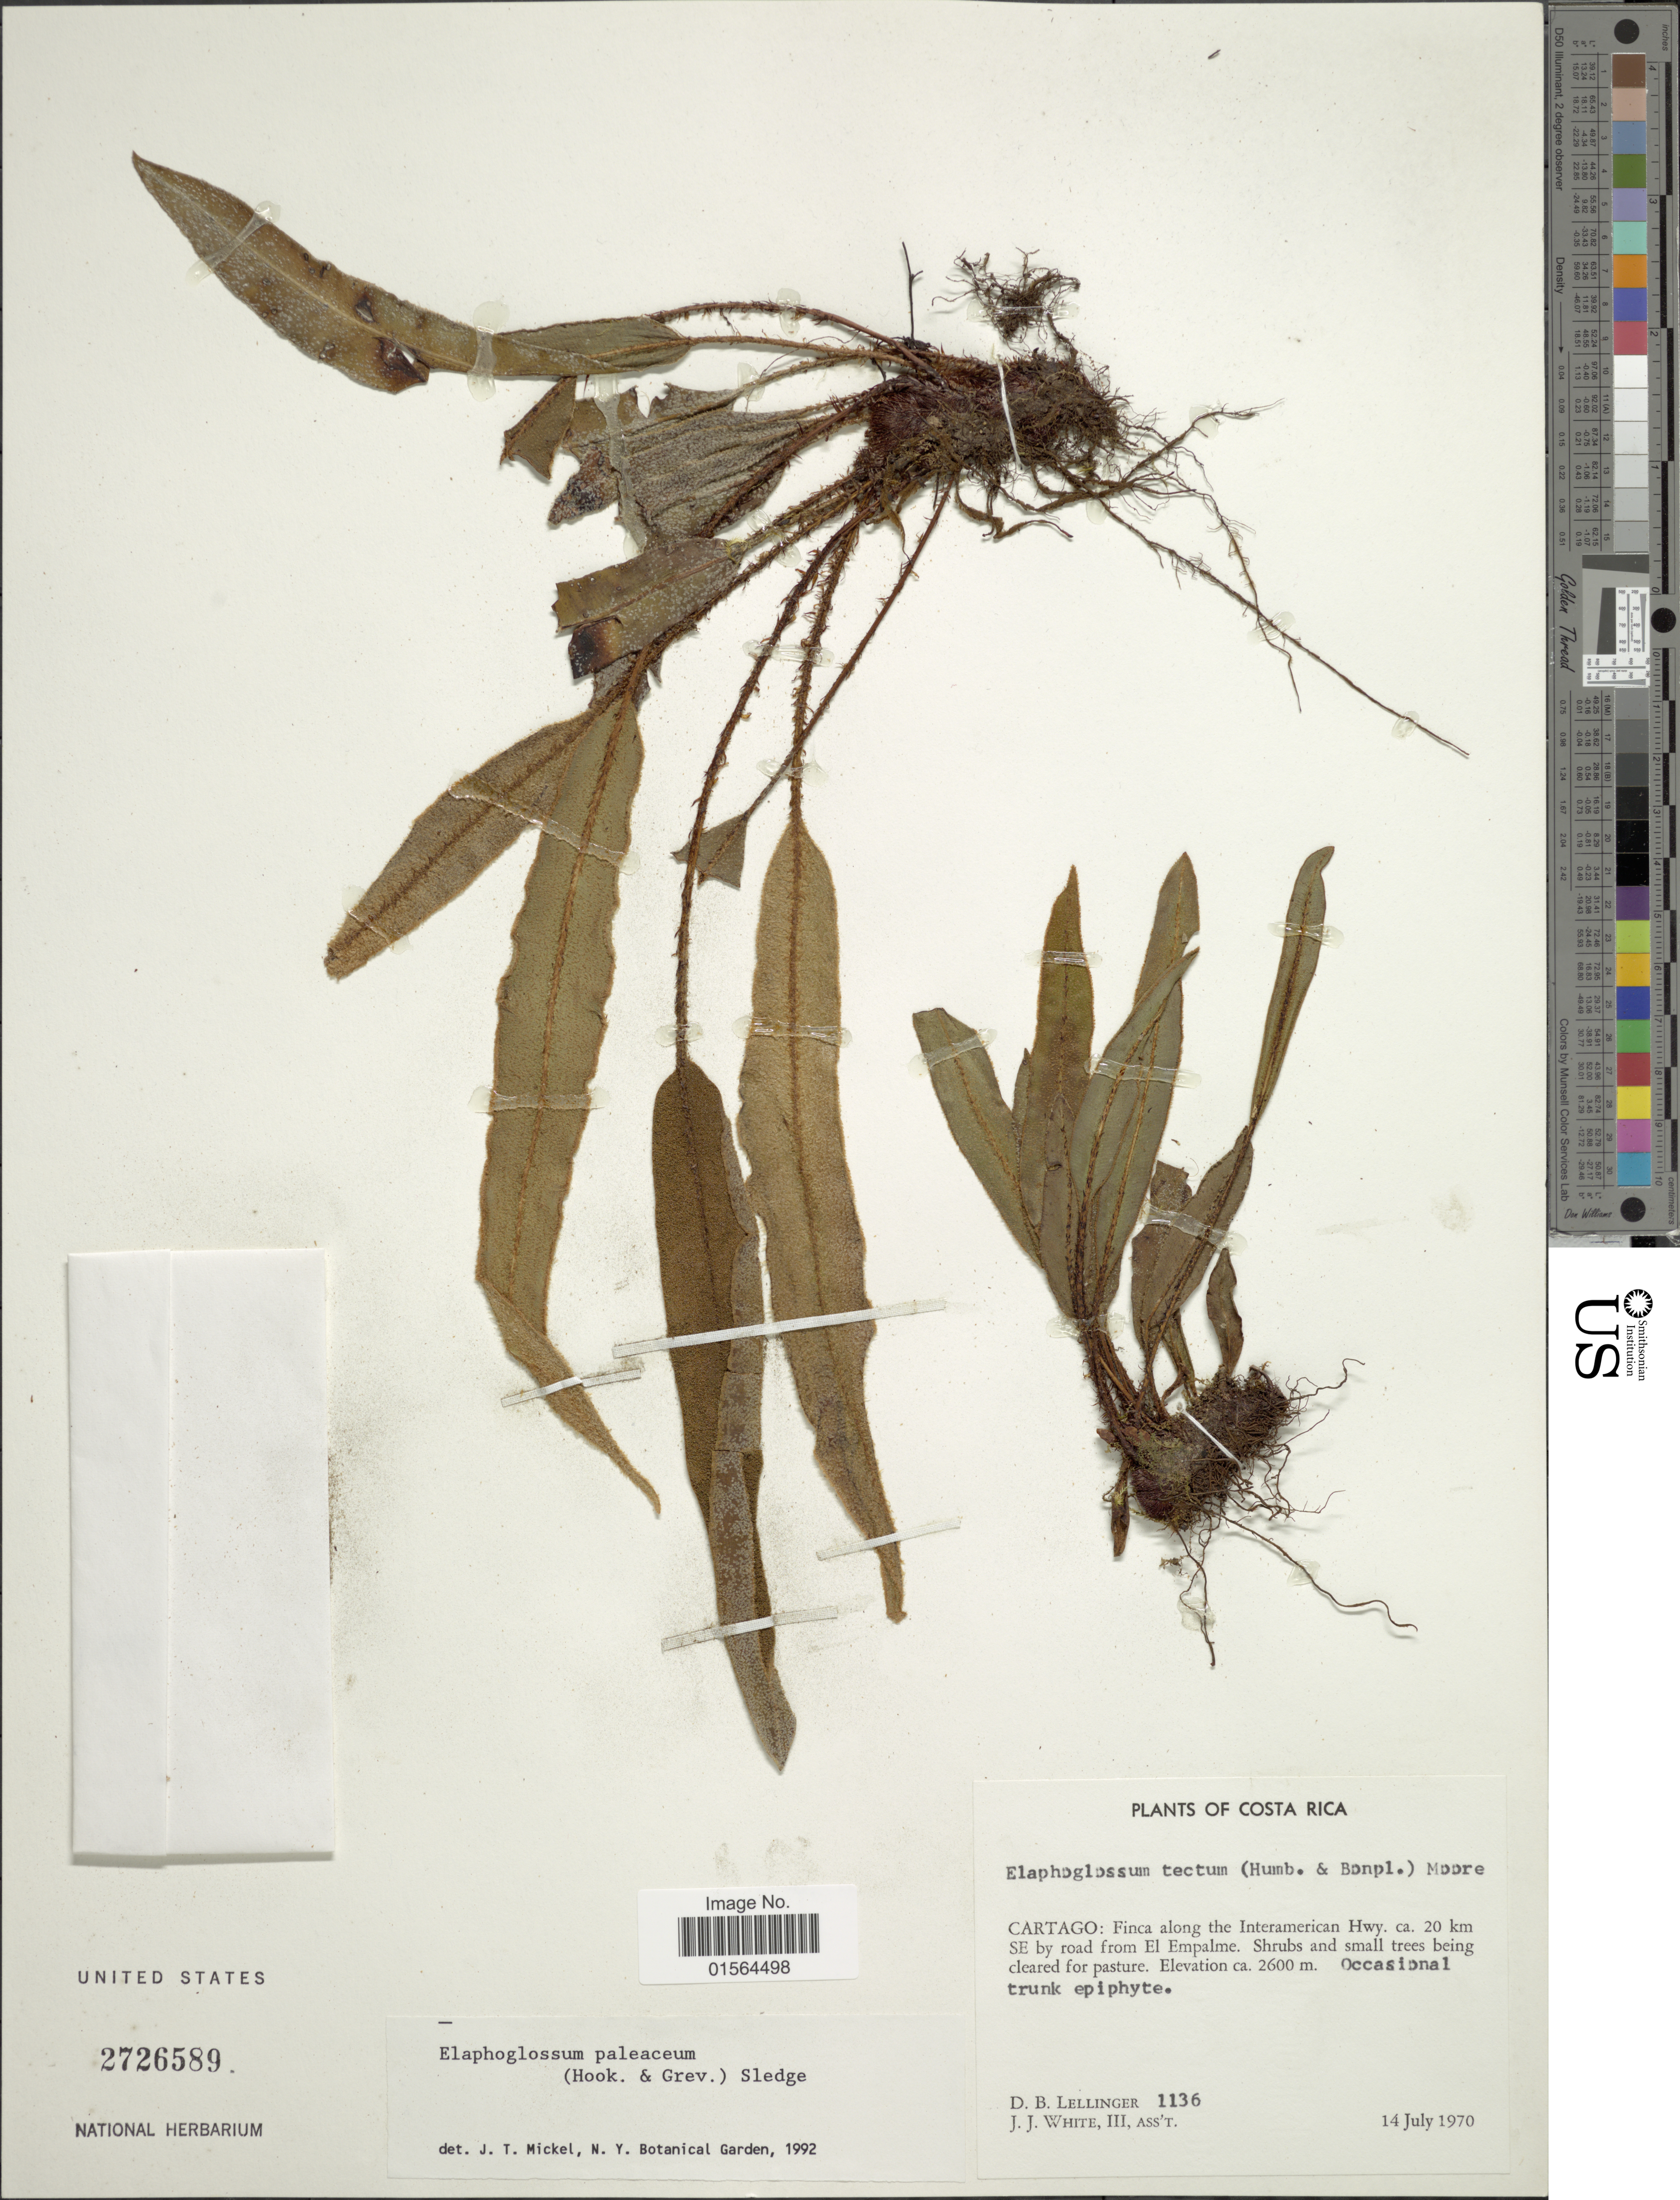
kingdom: Plantae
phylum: Tracheophyta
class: Polypodiopsida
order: Polypodiales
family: Dryopteridaceae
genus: Elaphoglossum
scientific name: Elaphoglossum paleaceum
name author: (Hook. & Grev.) Sledge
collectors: D. B. Lellinger & J. J. White III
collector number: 1136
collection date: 1970-07-14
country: Costa Rica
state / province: Cartago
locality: Cartago: finca along the Interamerican Hwy. ca 20 km SE by road from El Empalme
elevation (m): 2600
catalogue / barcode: US 2726589